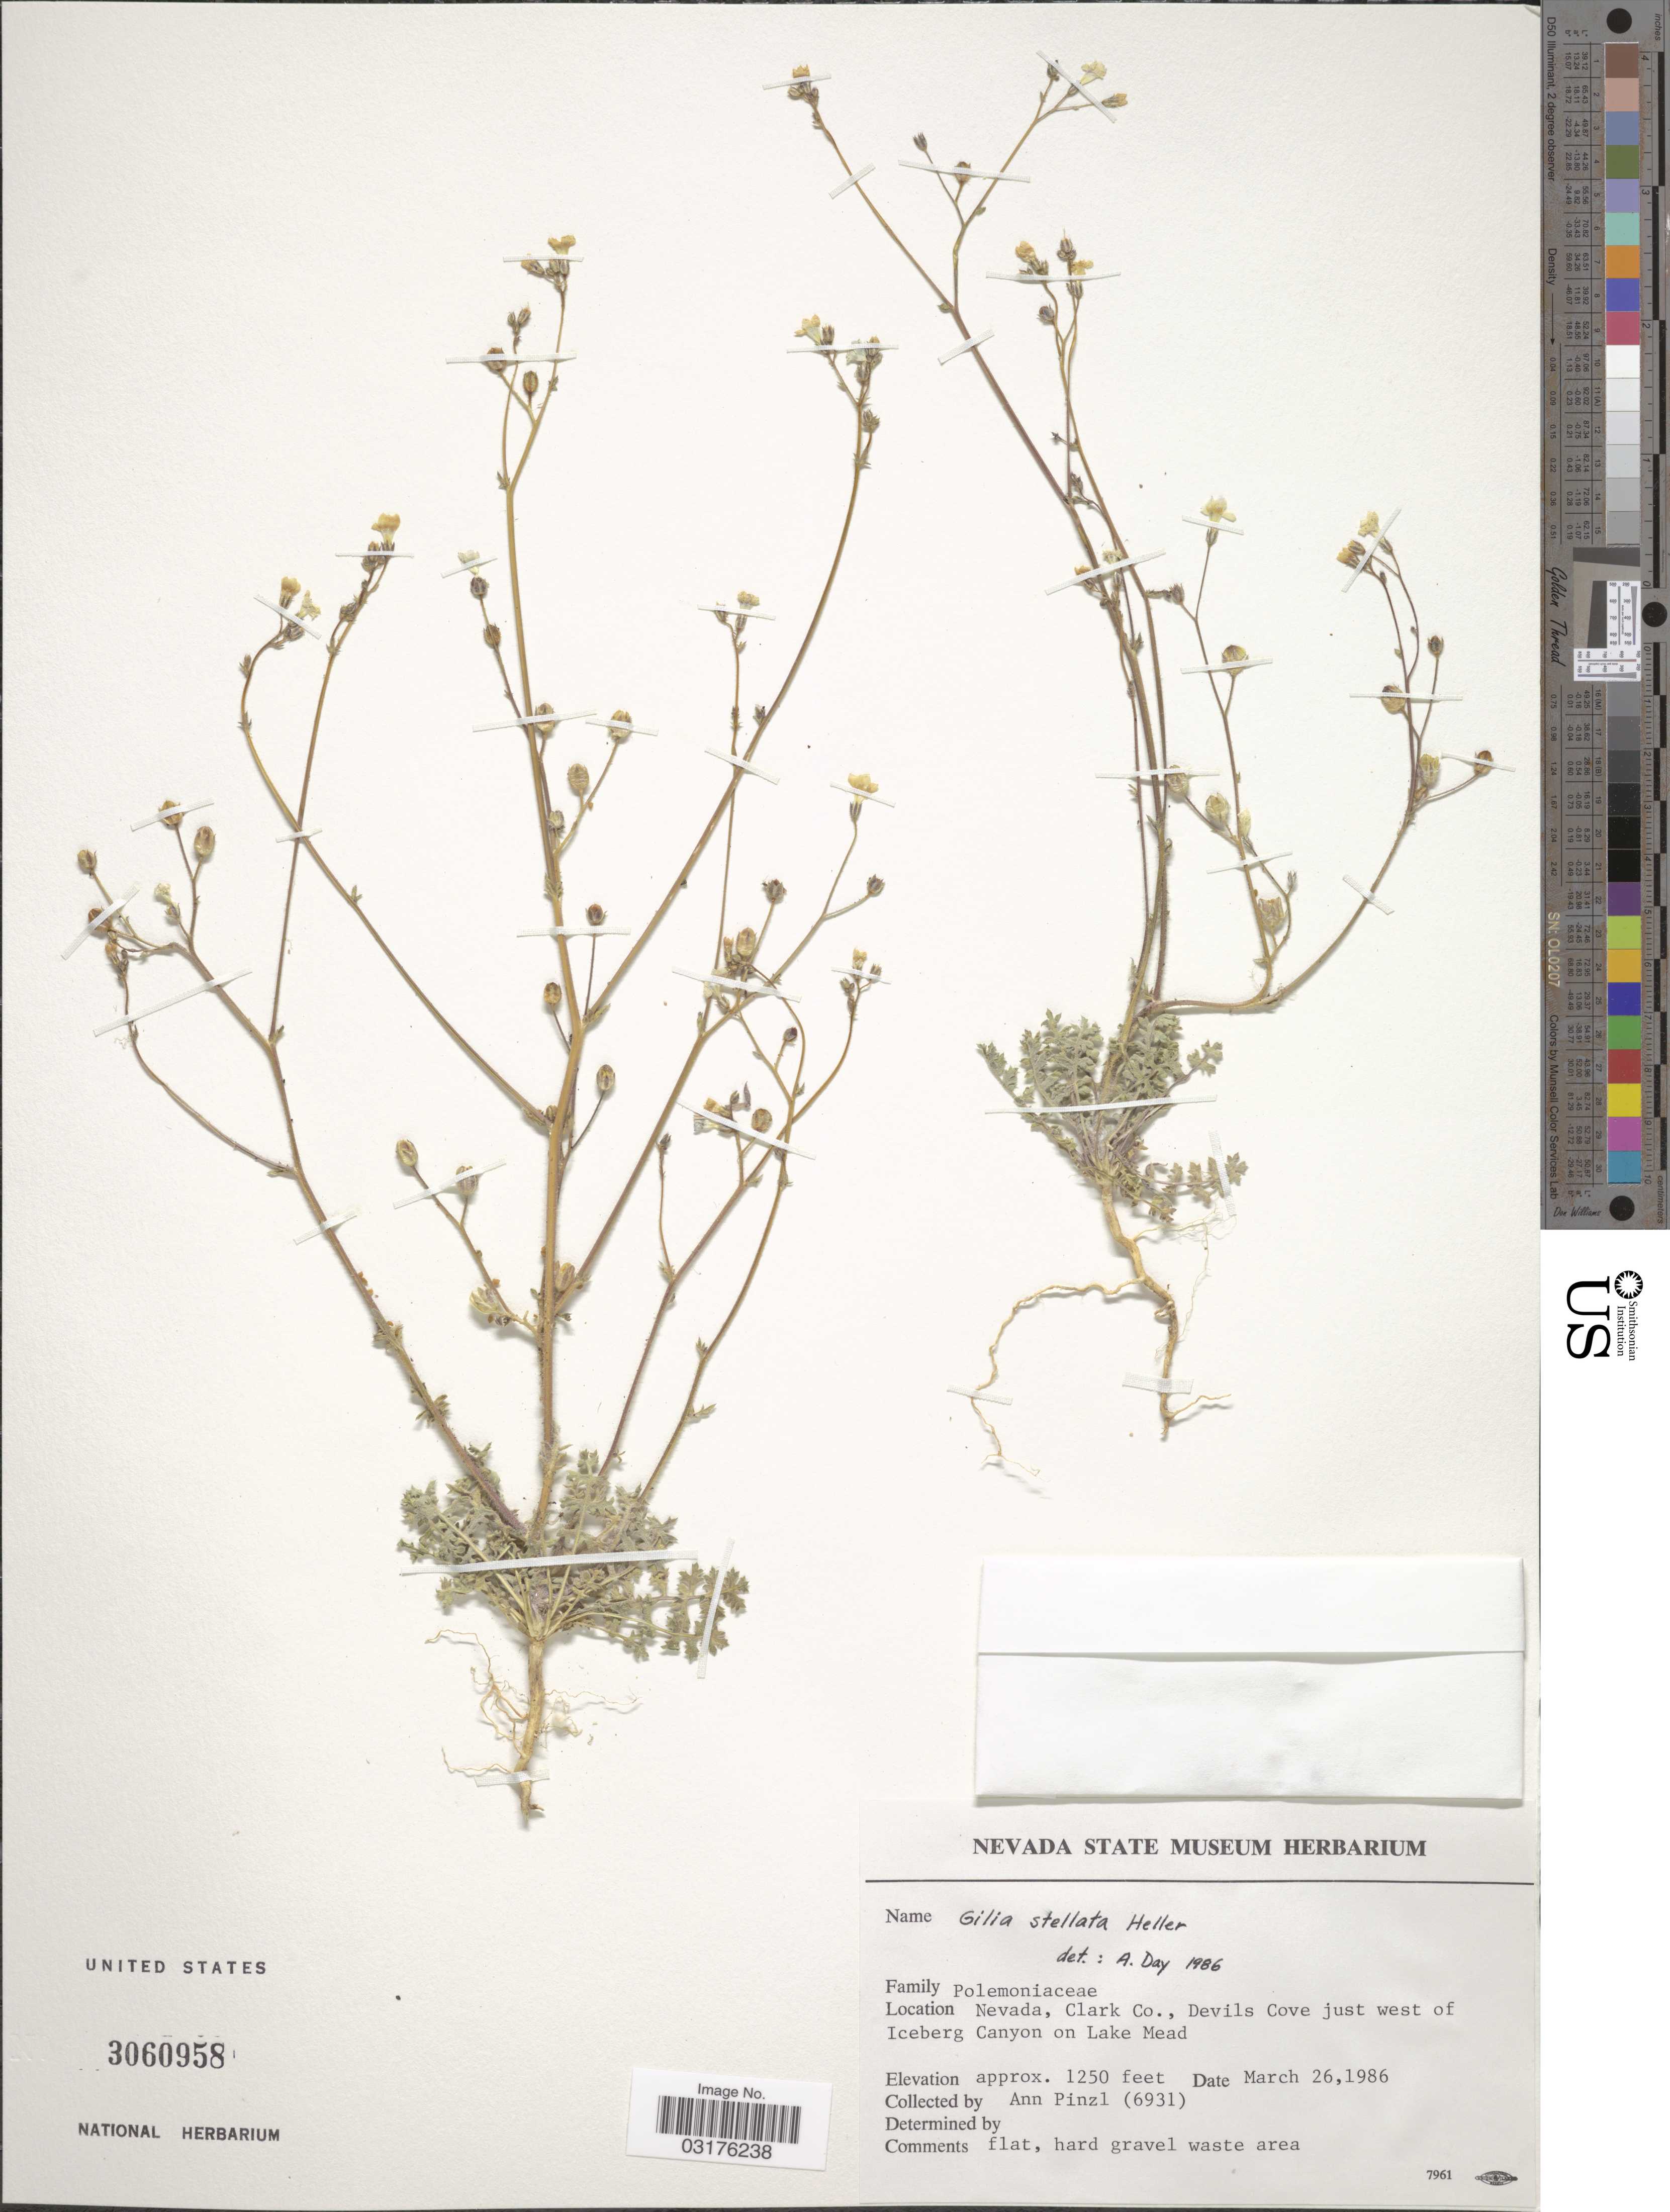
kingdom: Plantae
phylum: Tracheophyta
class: Magnoliopsida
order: Ericales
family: Polemoniaceae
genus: Gilia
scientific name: Gilia stellata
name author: A. Heller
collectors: A. Pinzl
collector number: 6931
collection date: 1986-03-26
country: United States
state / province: Nevada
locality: Clark Co., Devils Cove just west of Iceberg Canyon on Lake Mead.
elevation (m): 381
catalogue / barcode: US 3060958